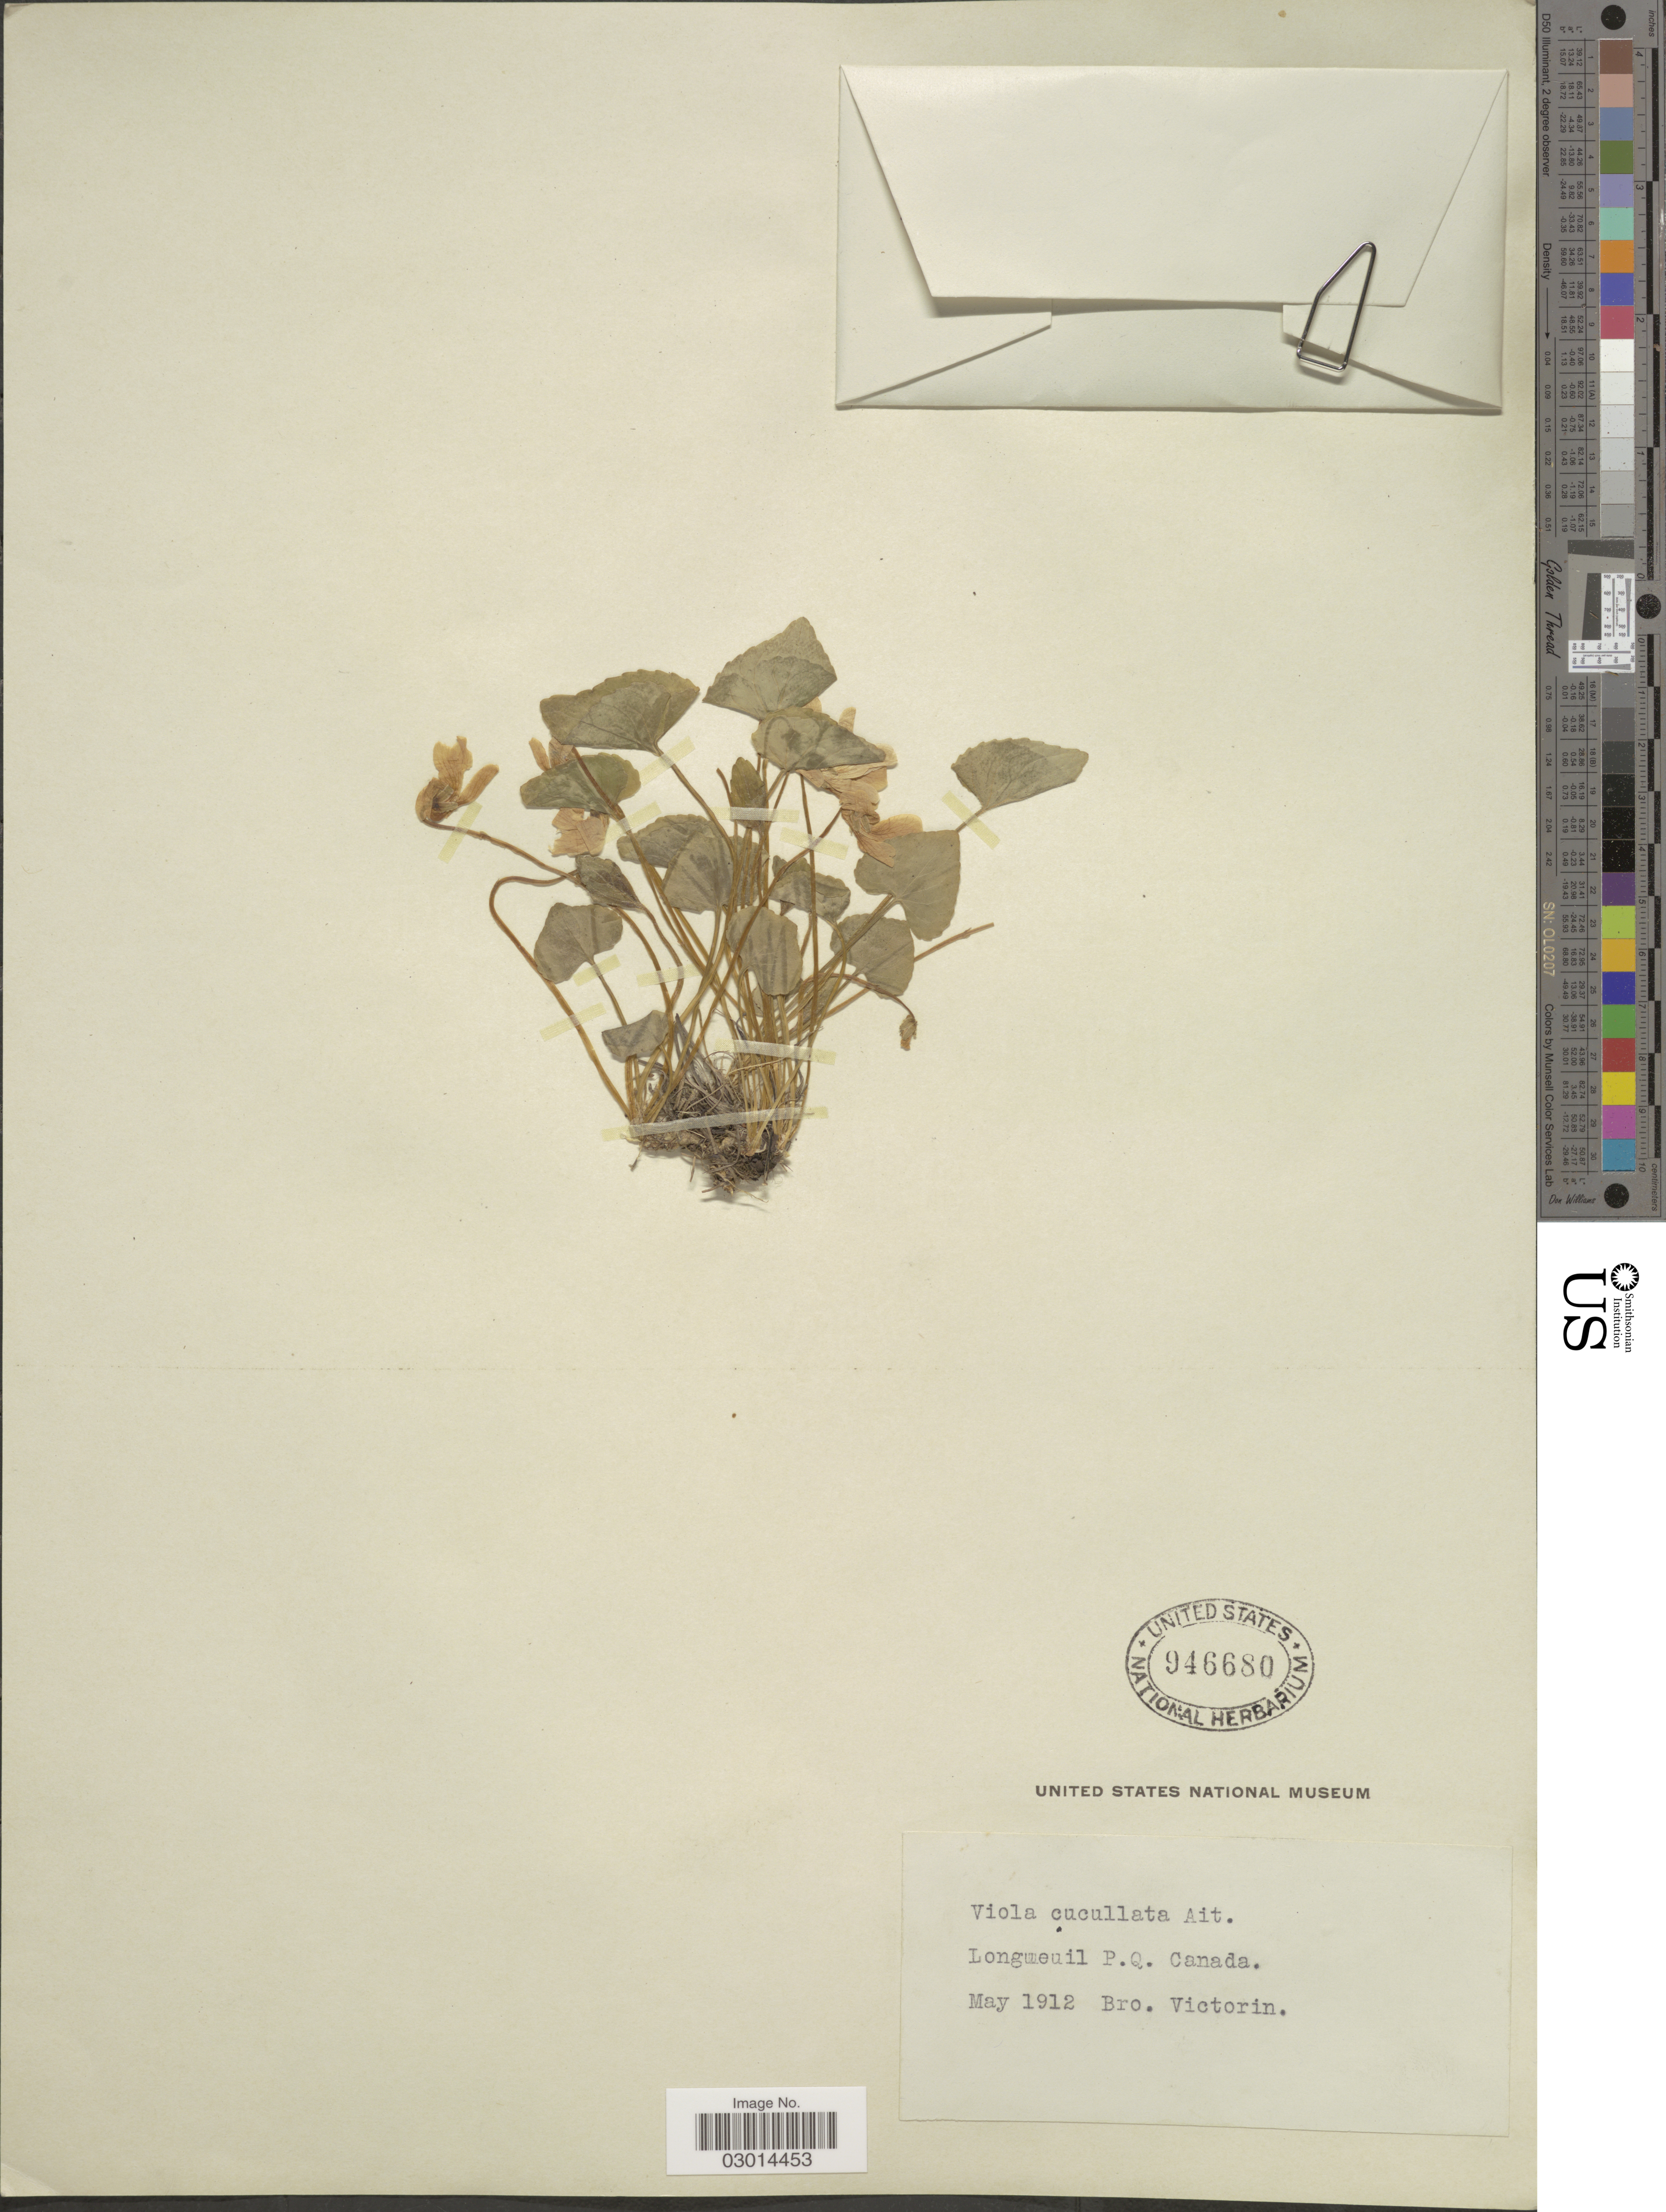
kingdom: Plantae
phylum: Tracheophyta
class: Magnoliopsida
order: Malpighiales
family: Violaceae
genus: Viola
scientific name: Viola cucullata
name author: Aiton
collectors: B. Victorin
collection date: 1912-05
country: Canada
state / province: Quebec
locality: Longueuil P.Q.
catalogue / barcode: US 946680